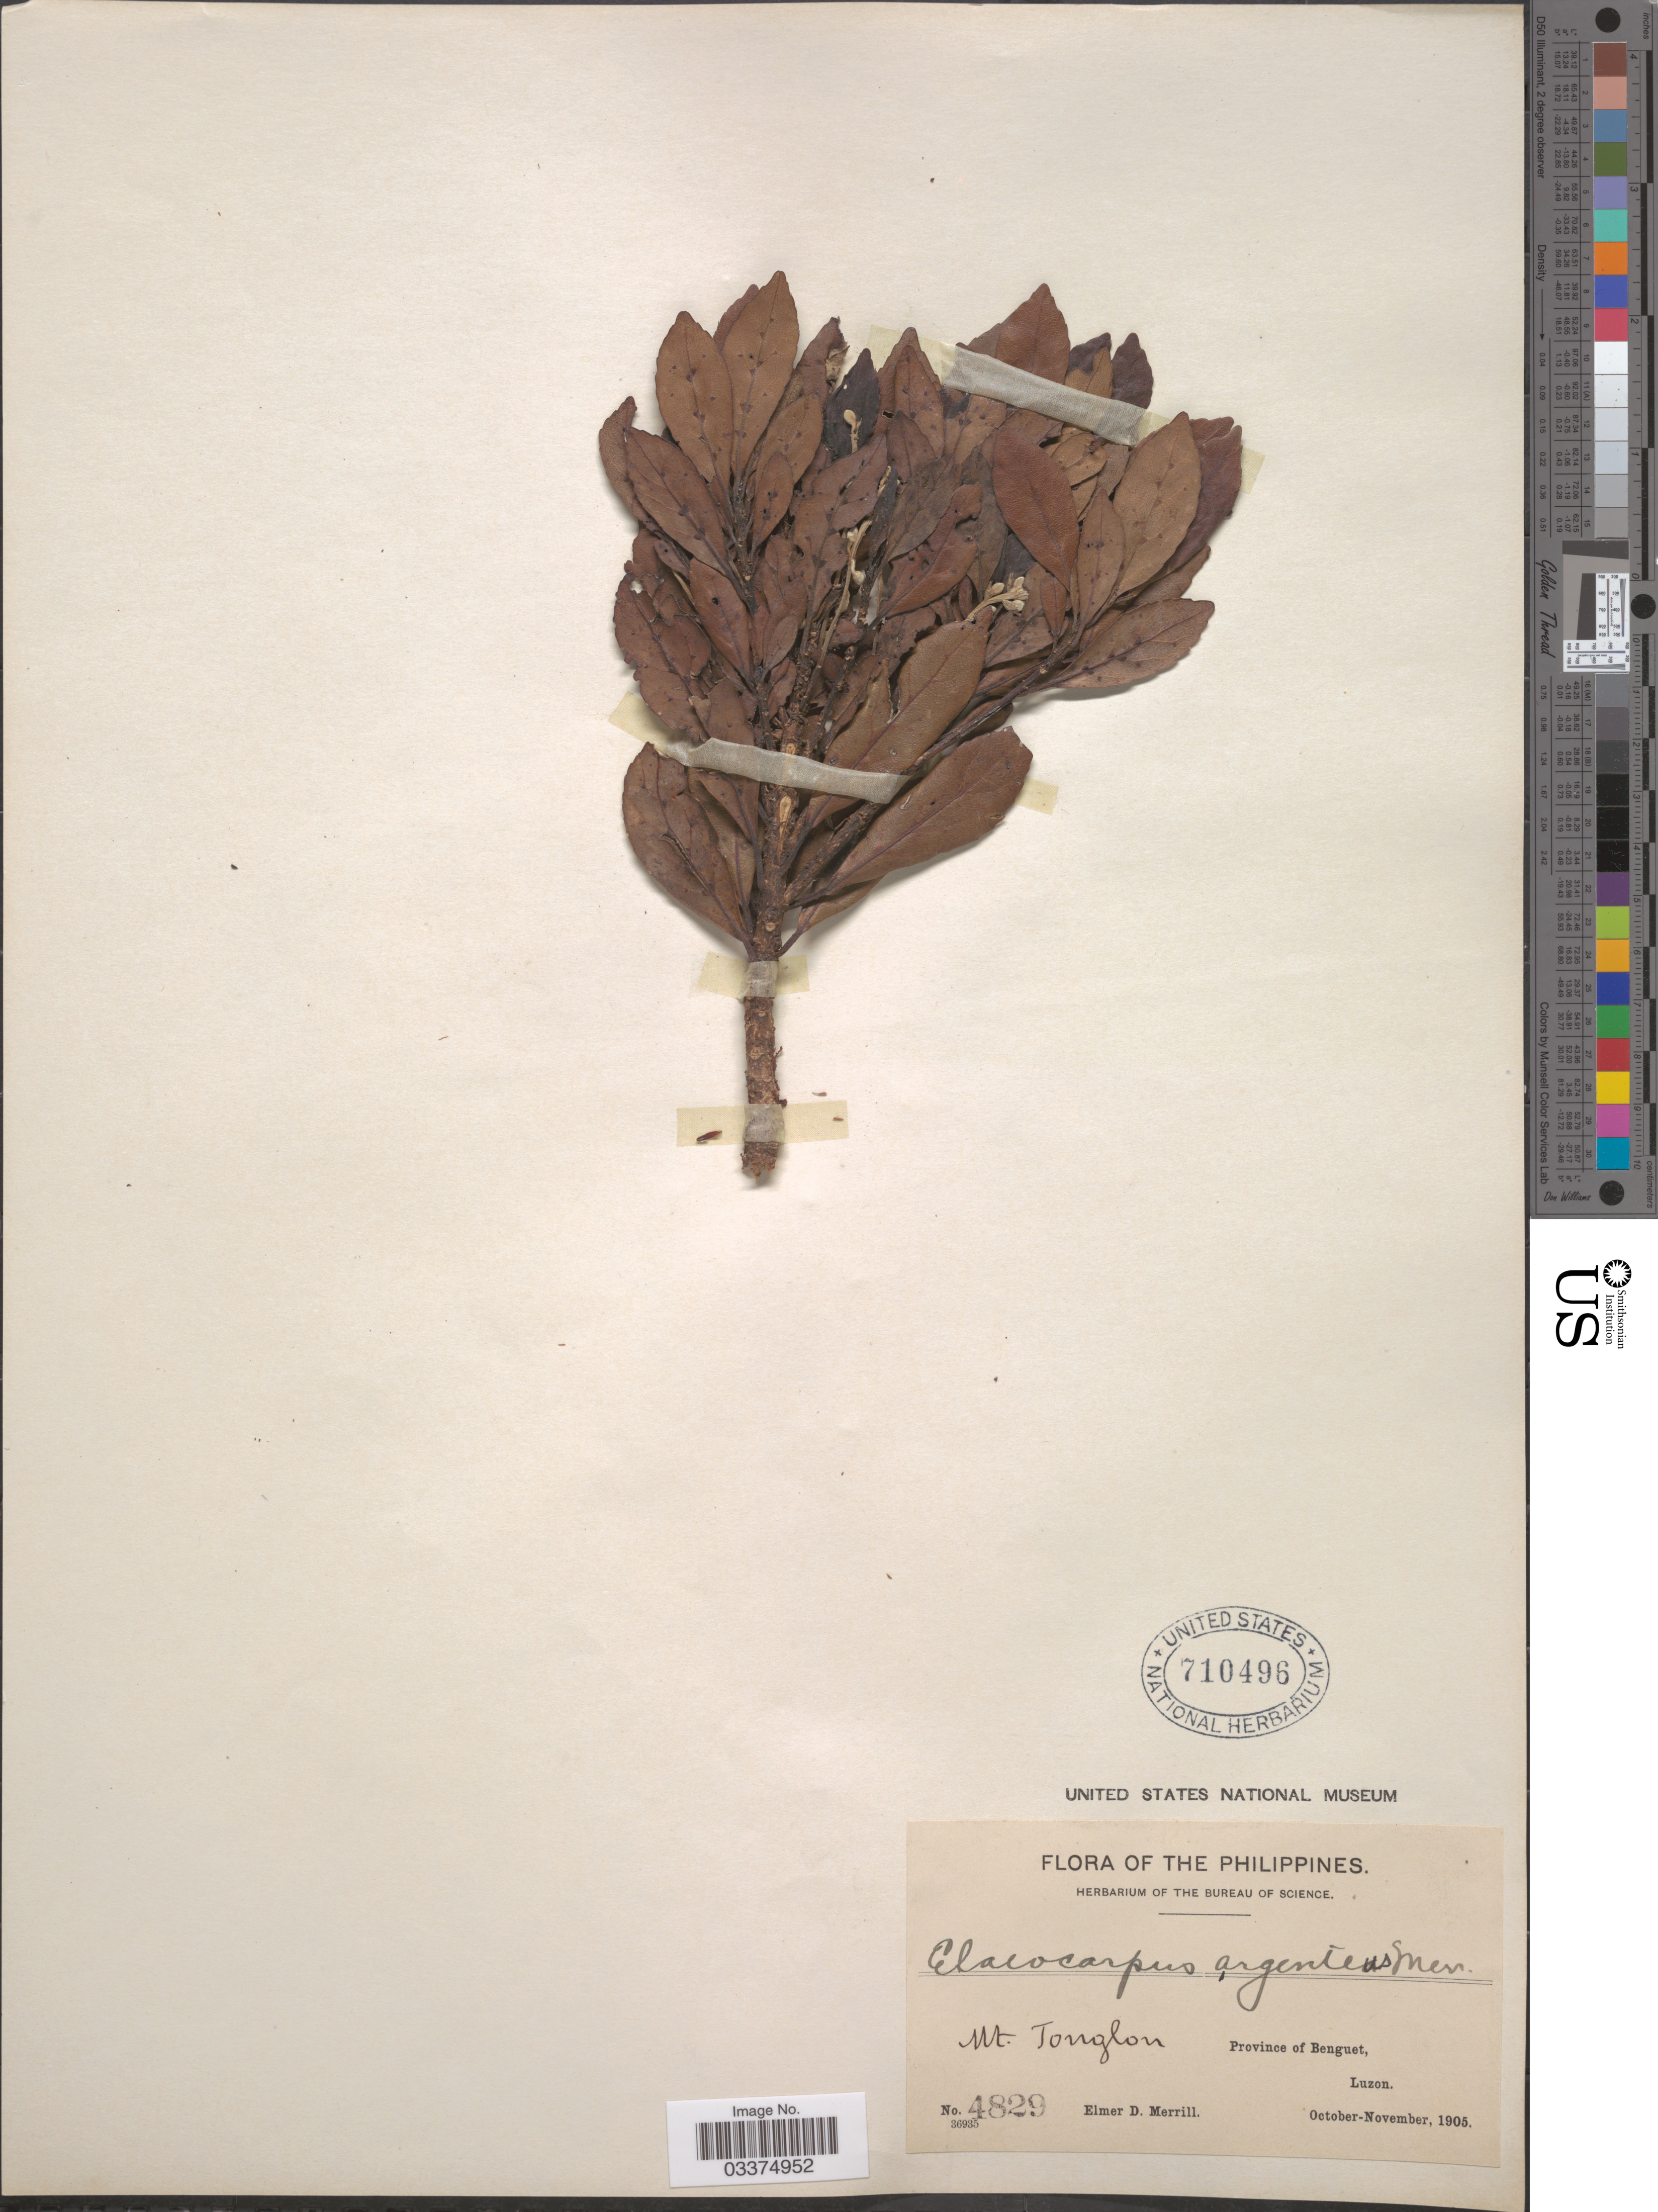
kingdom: Plantae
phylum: Tracheophyta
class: Magnoliopsida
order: Oxalidales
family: Elaeocarpaceae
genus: Elaeocarpus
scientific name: Elaeocarpus argenteus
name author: Merr.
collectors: E. D. Merrill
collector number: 4829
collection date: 1905-10/1905-11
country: Philippines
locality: Mt. Tonglon, Province of Benguet, Luzon.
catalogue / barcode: US 710496